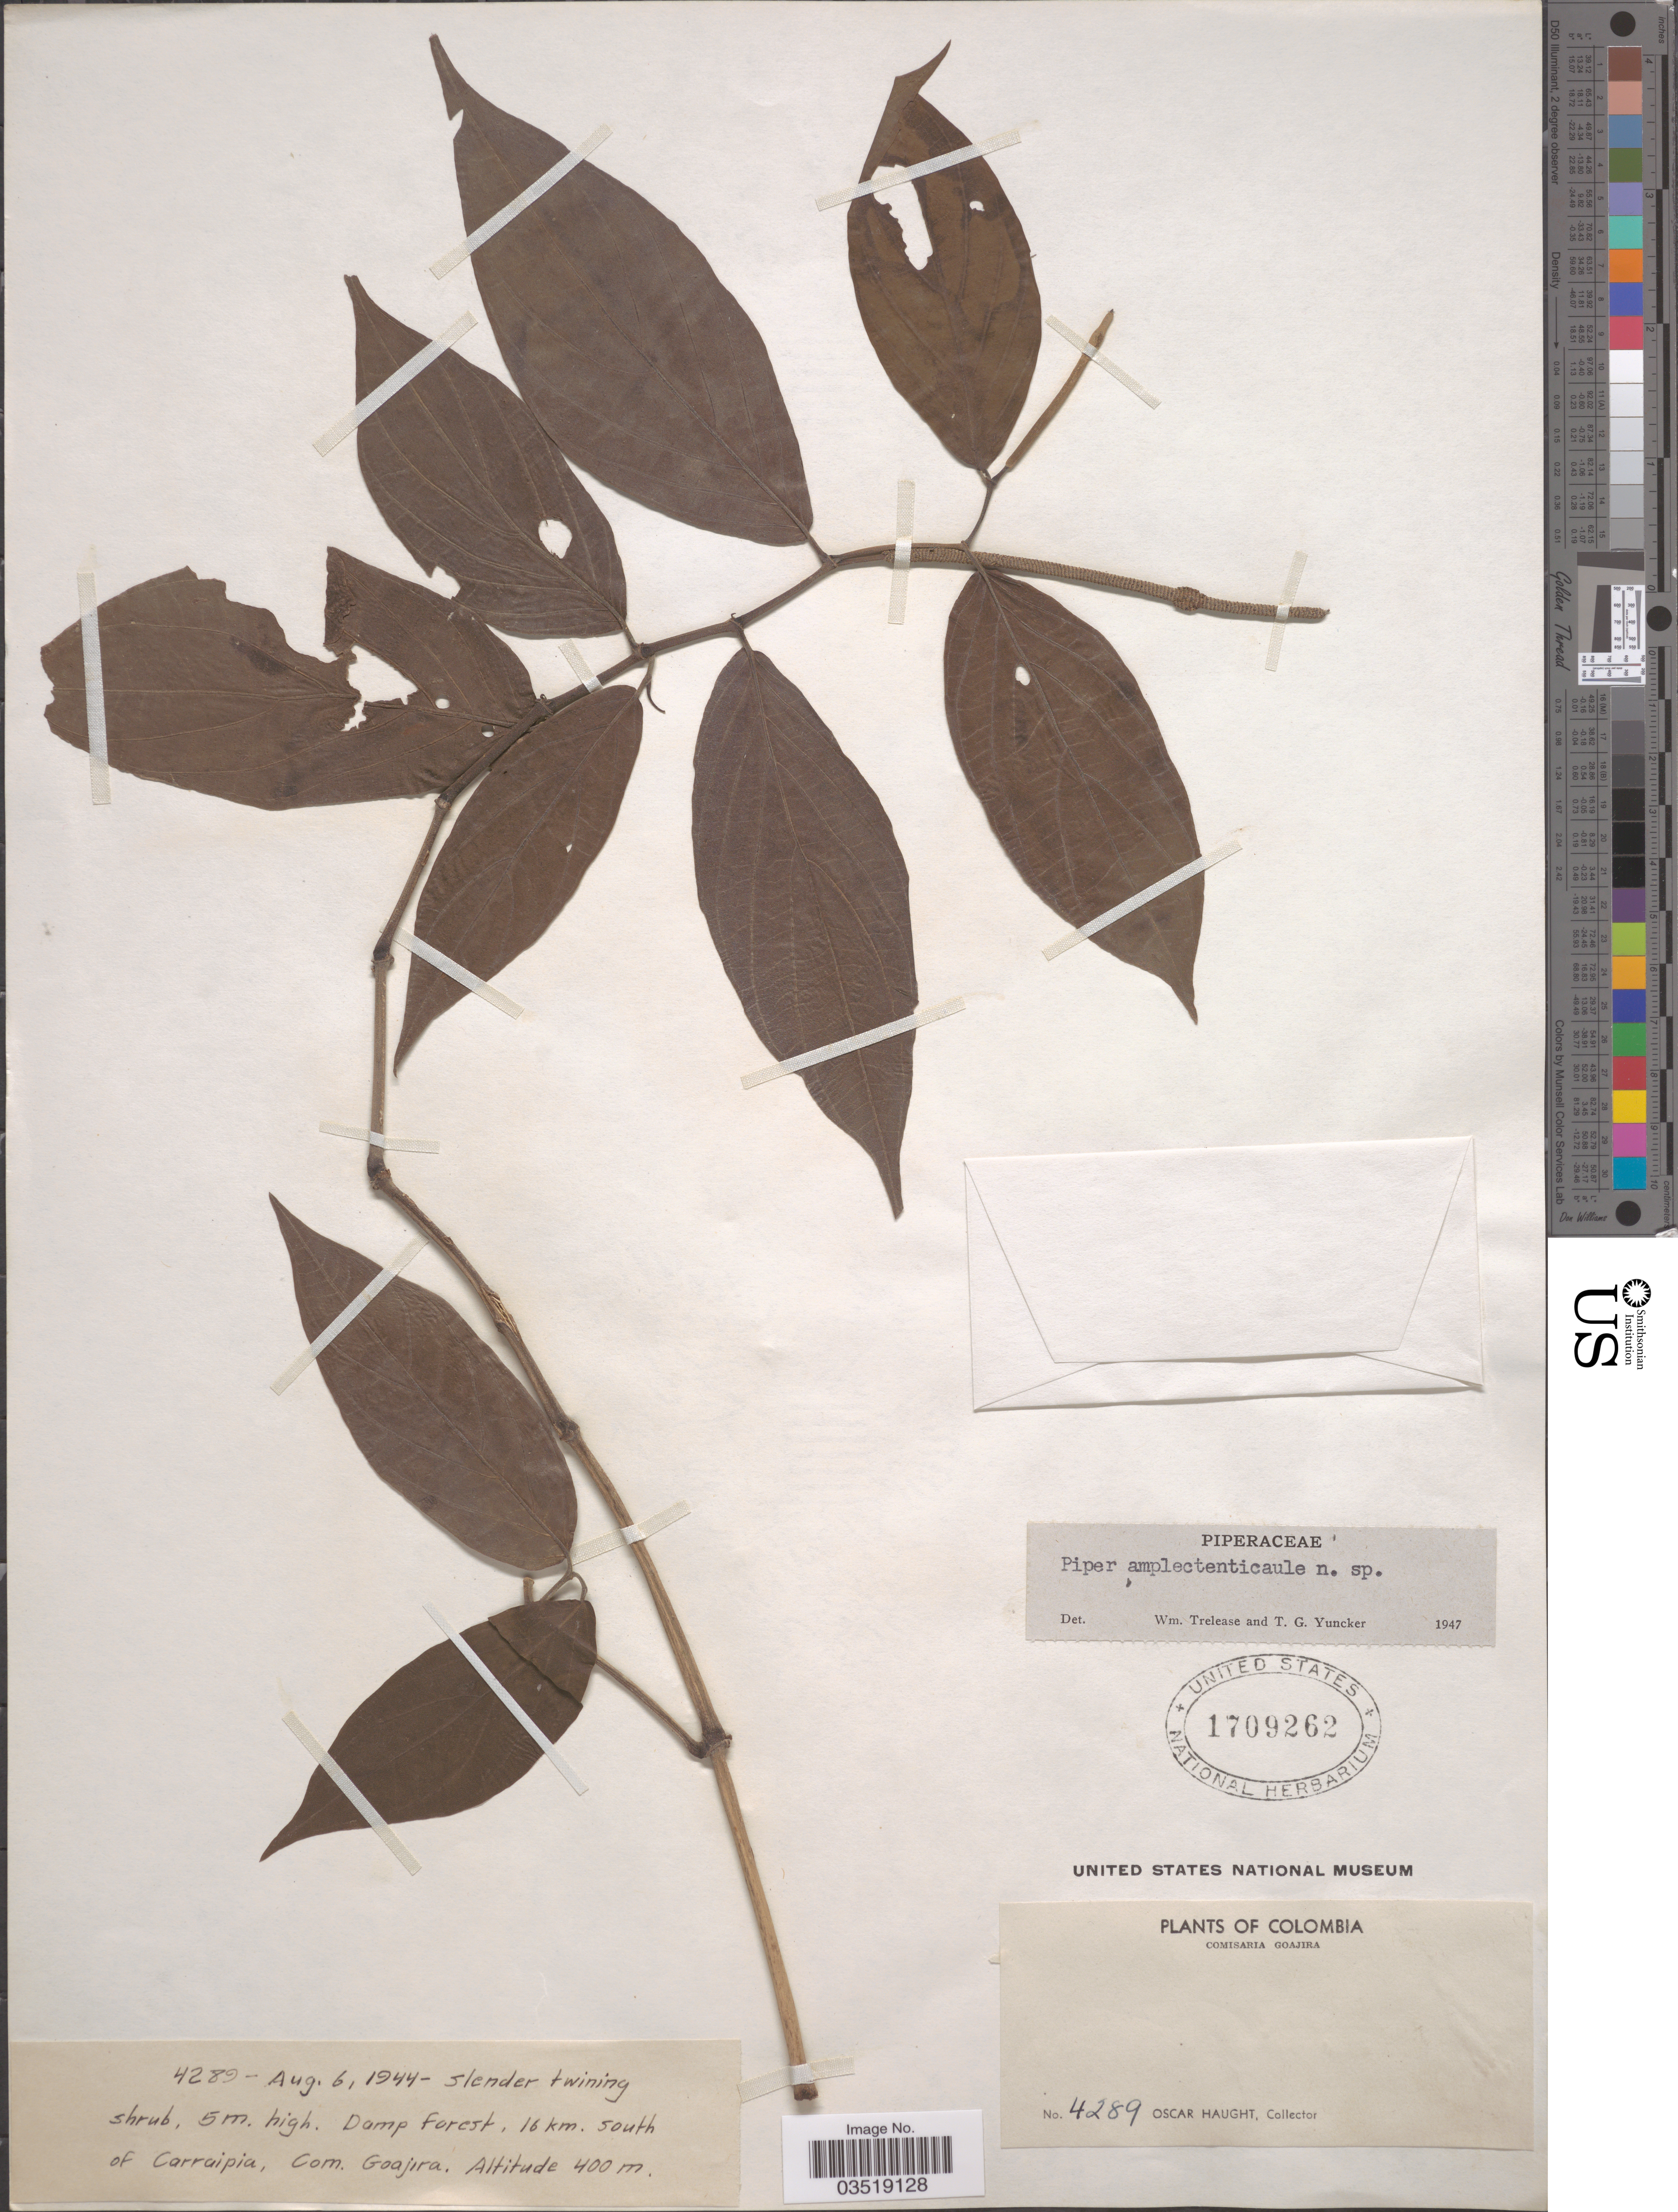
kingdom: Plantae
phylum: Tracheophyta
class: Magnoliopsida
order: Piperales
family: Piperaceae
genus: Piper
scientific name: Piper amplectenticaule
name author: Trel. & Yunck.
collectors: O. L. Haught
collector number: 4289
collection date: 1944-08-06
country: Colombia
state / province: La Guajira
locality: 16 km. south of Carraipia, Comisaria Goajira.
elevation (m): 400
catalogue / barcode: US 1709262